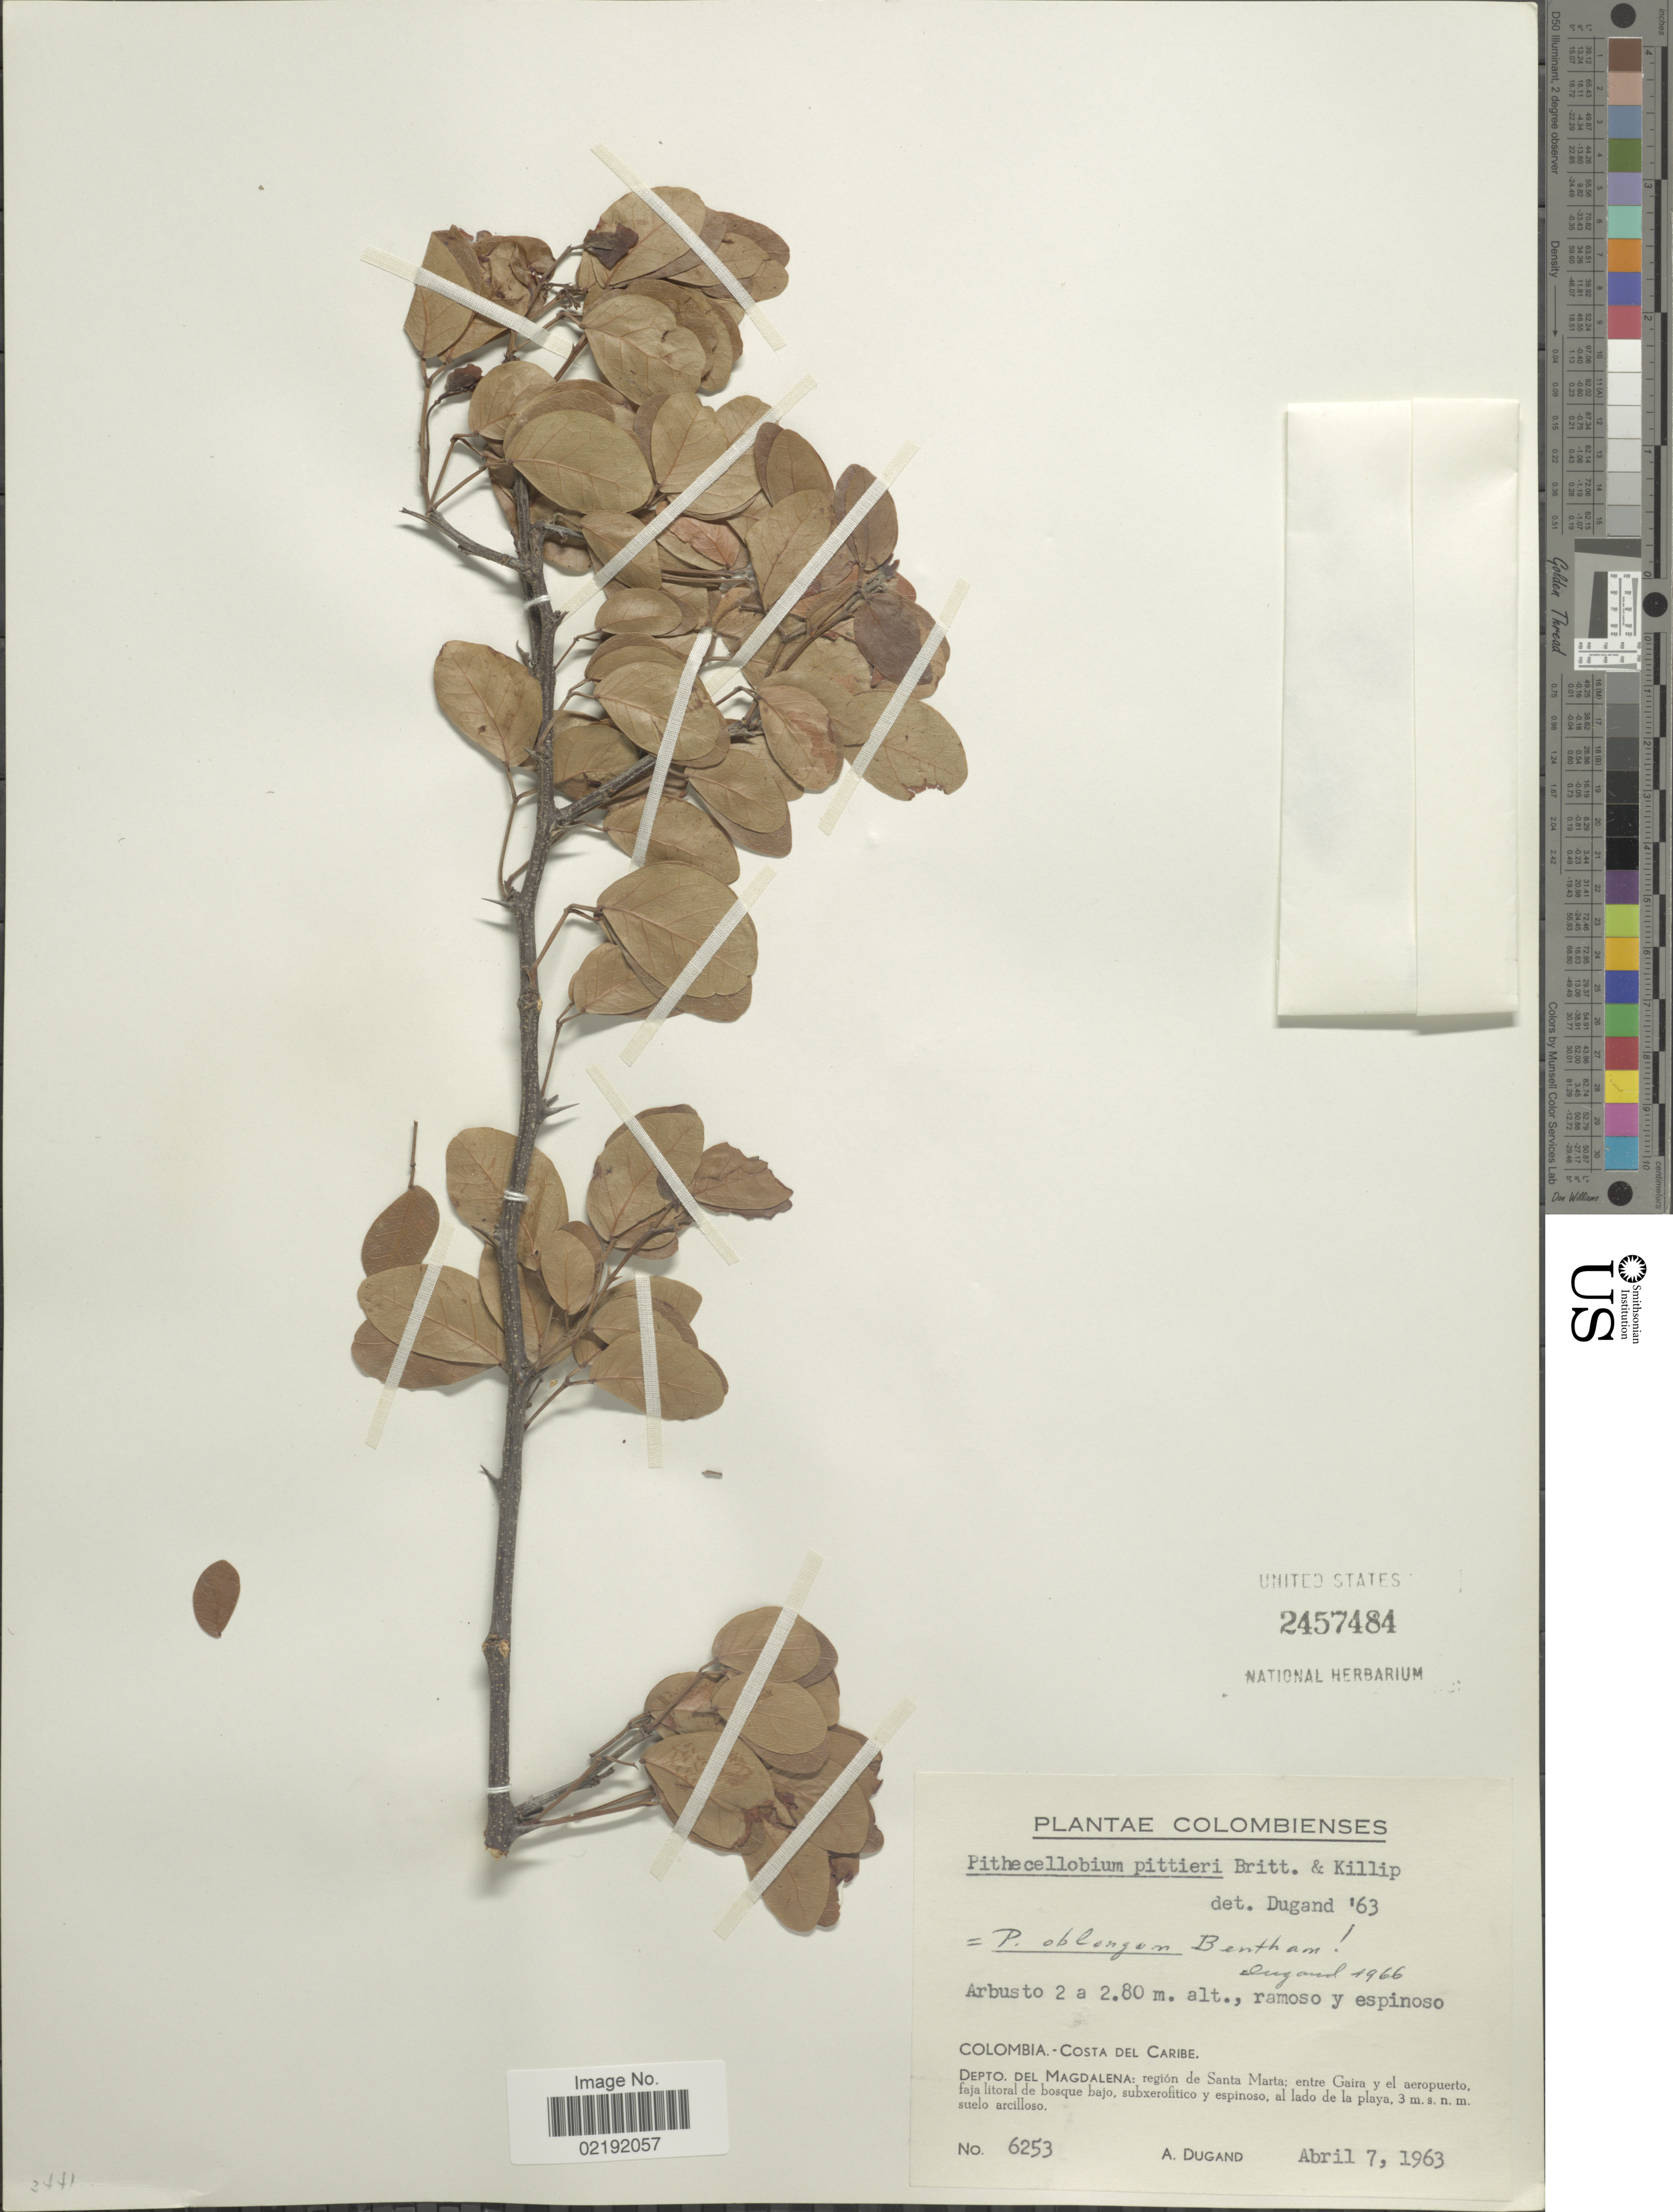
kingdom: Plantae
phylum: Tracheophyta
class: Magnoliopsida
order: Fabales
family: Fabaceae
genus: Pithecellobium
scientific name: Pithecellobium oblongum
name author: Benth.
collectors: A. Dugand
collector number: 6253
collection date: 1963-04-07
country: Colombia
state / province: Magdalena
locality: Colombia.- Costa del Caribe. Depto. del Magdalena: región de Santa Marta: entre Gaira y el aeropuerto, faja litoral de bosque bajo, subxerofitico y espinoso, al lado de la playa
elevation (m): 3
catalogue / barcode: US 2457484